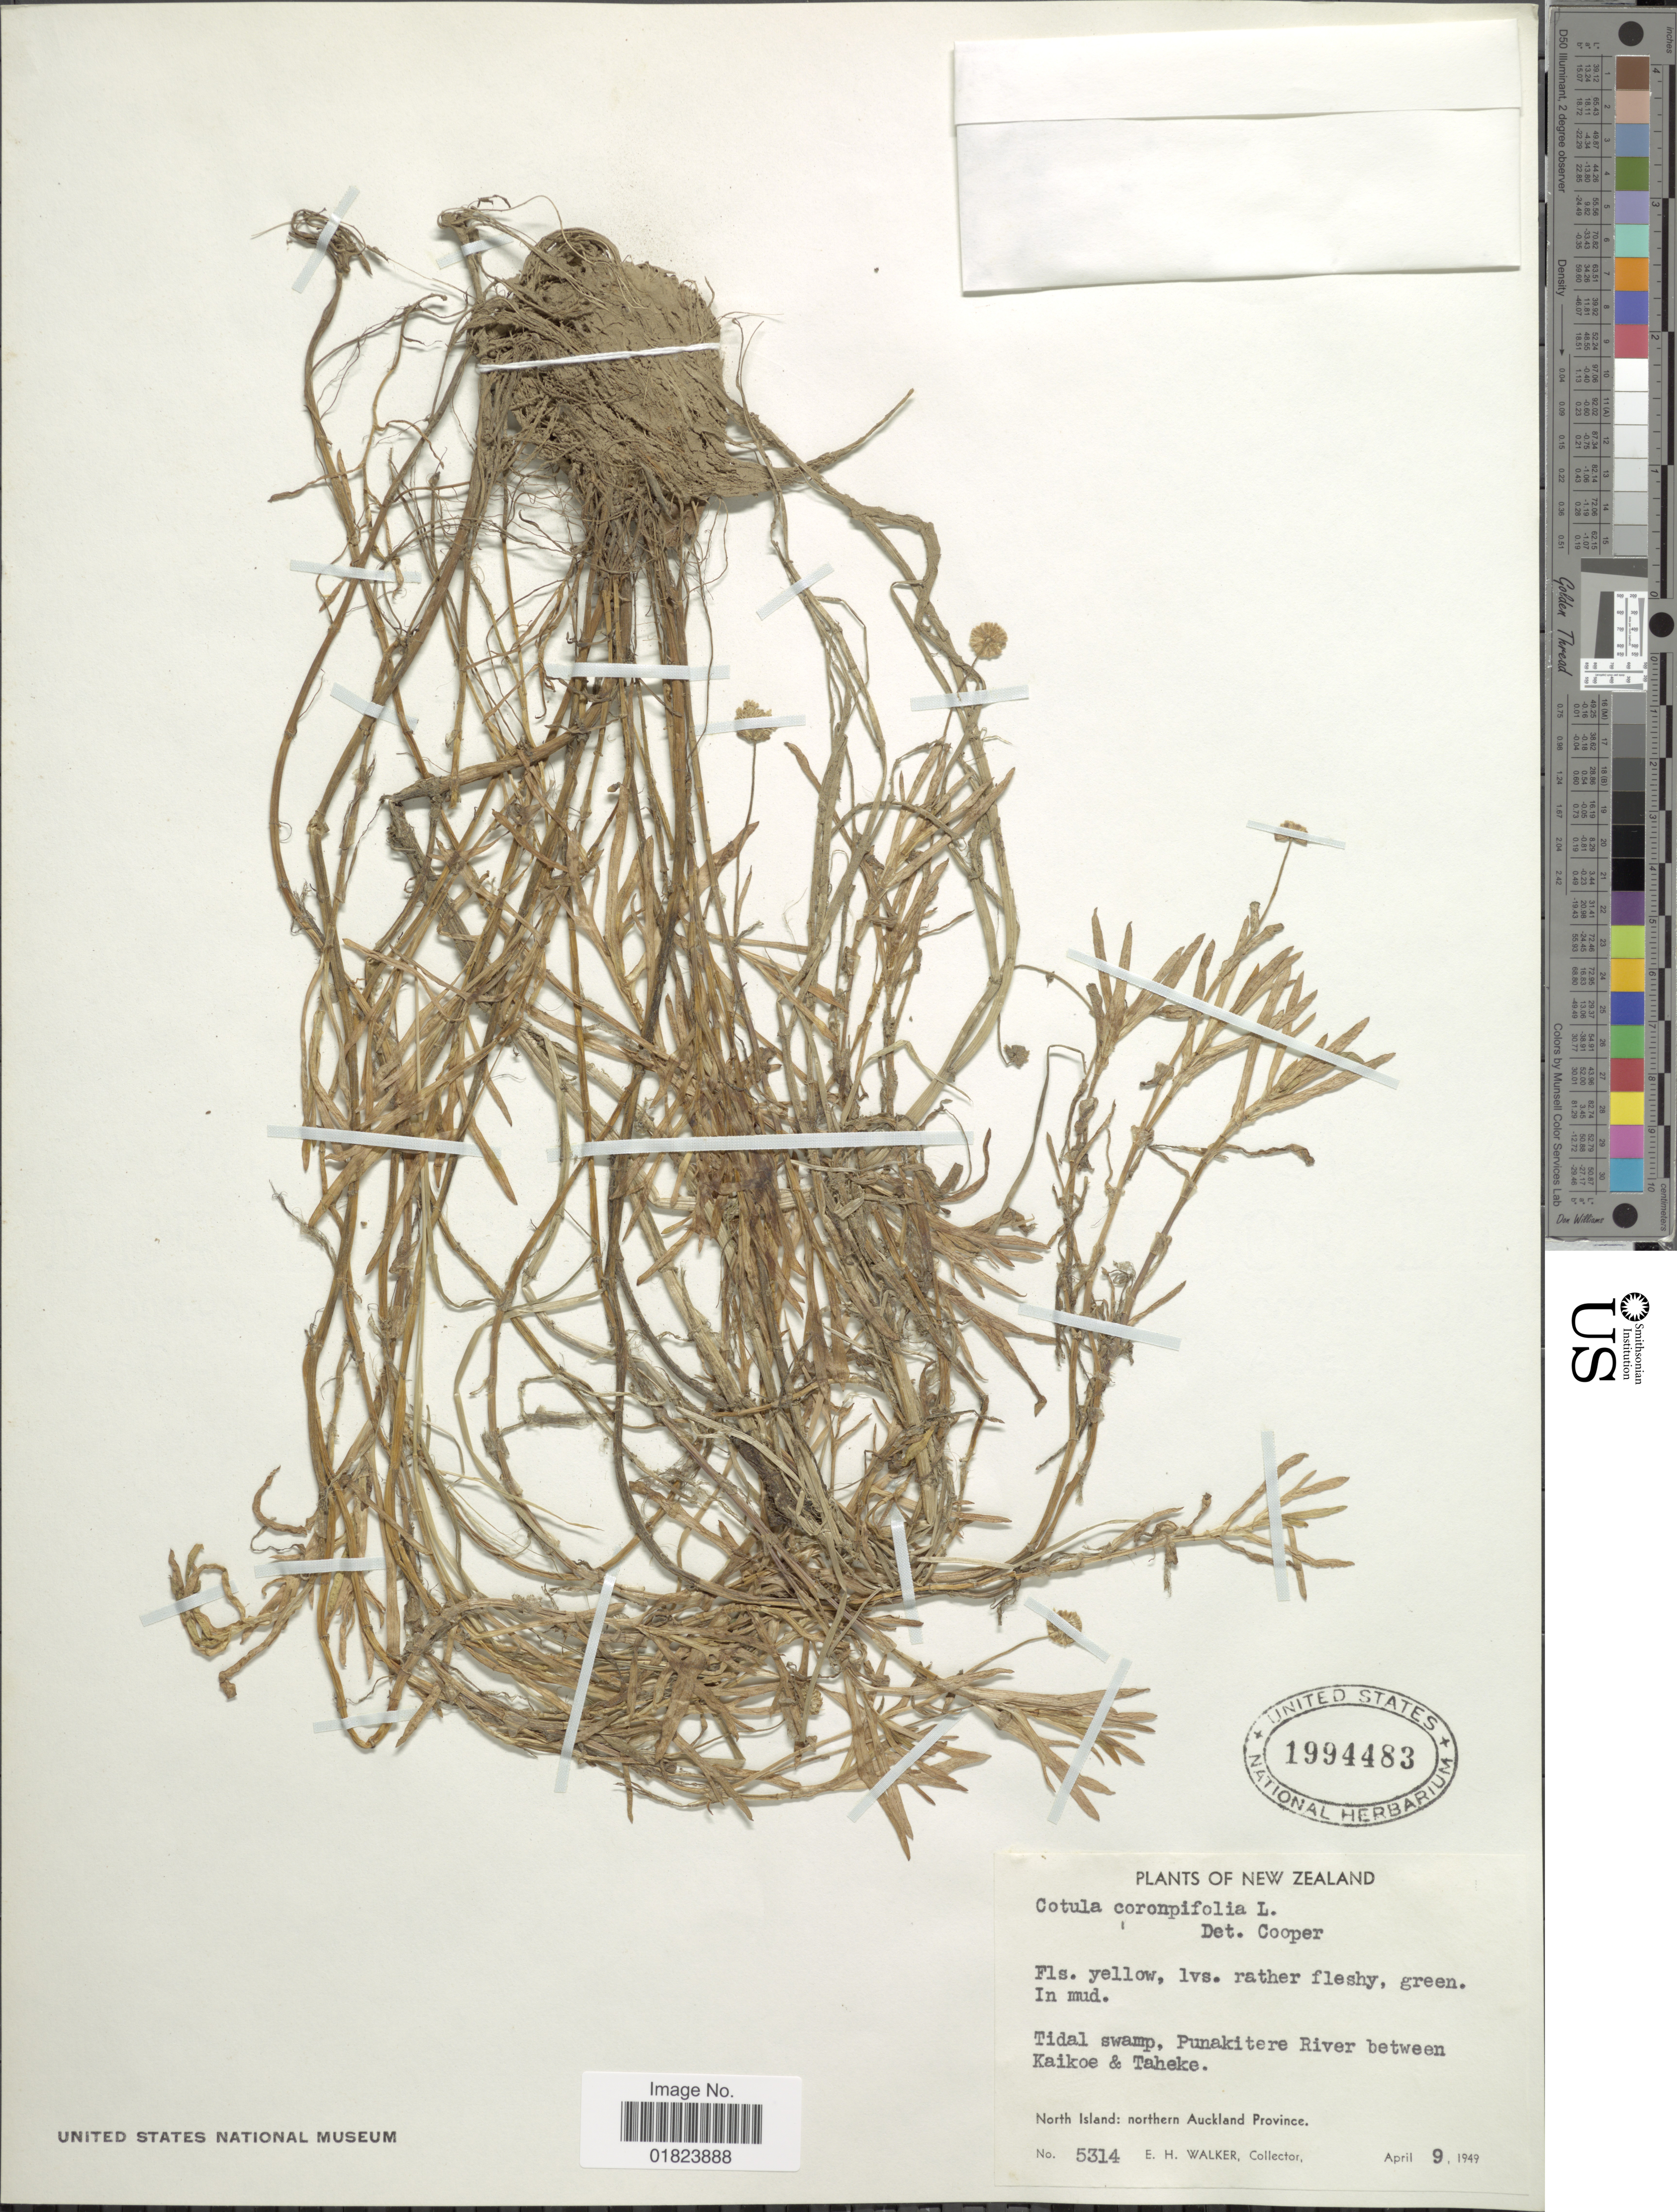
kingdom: Plantae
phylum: Tracheophyta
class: Magnoliopsida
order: Asterales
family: Asteraceae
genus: Cotula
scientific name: Cotula coronopifolia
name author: L.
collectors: E. H. Walker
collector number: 5314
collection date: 1949-04-09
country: New Zealand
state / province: Auckland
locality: Tidal swamp, Punakitere River between Kaikoe & Taheke, North Island: Northern Auckland Province.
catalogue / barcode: US 1994483